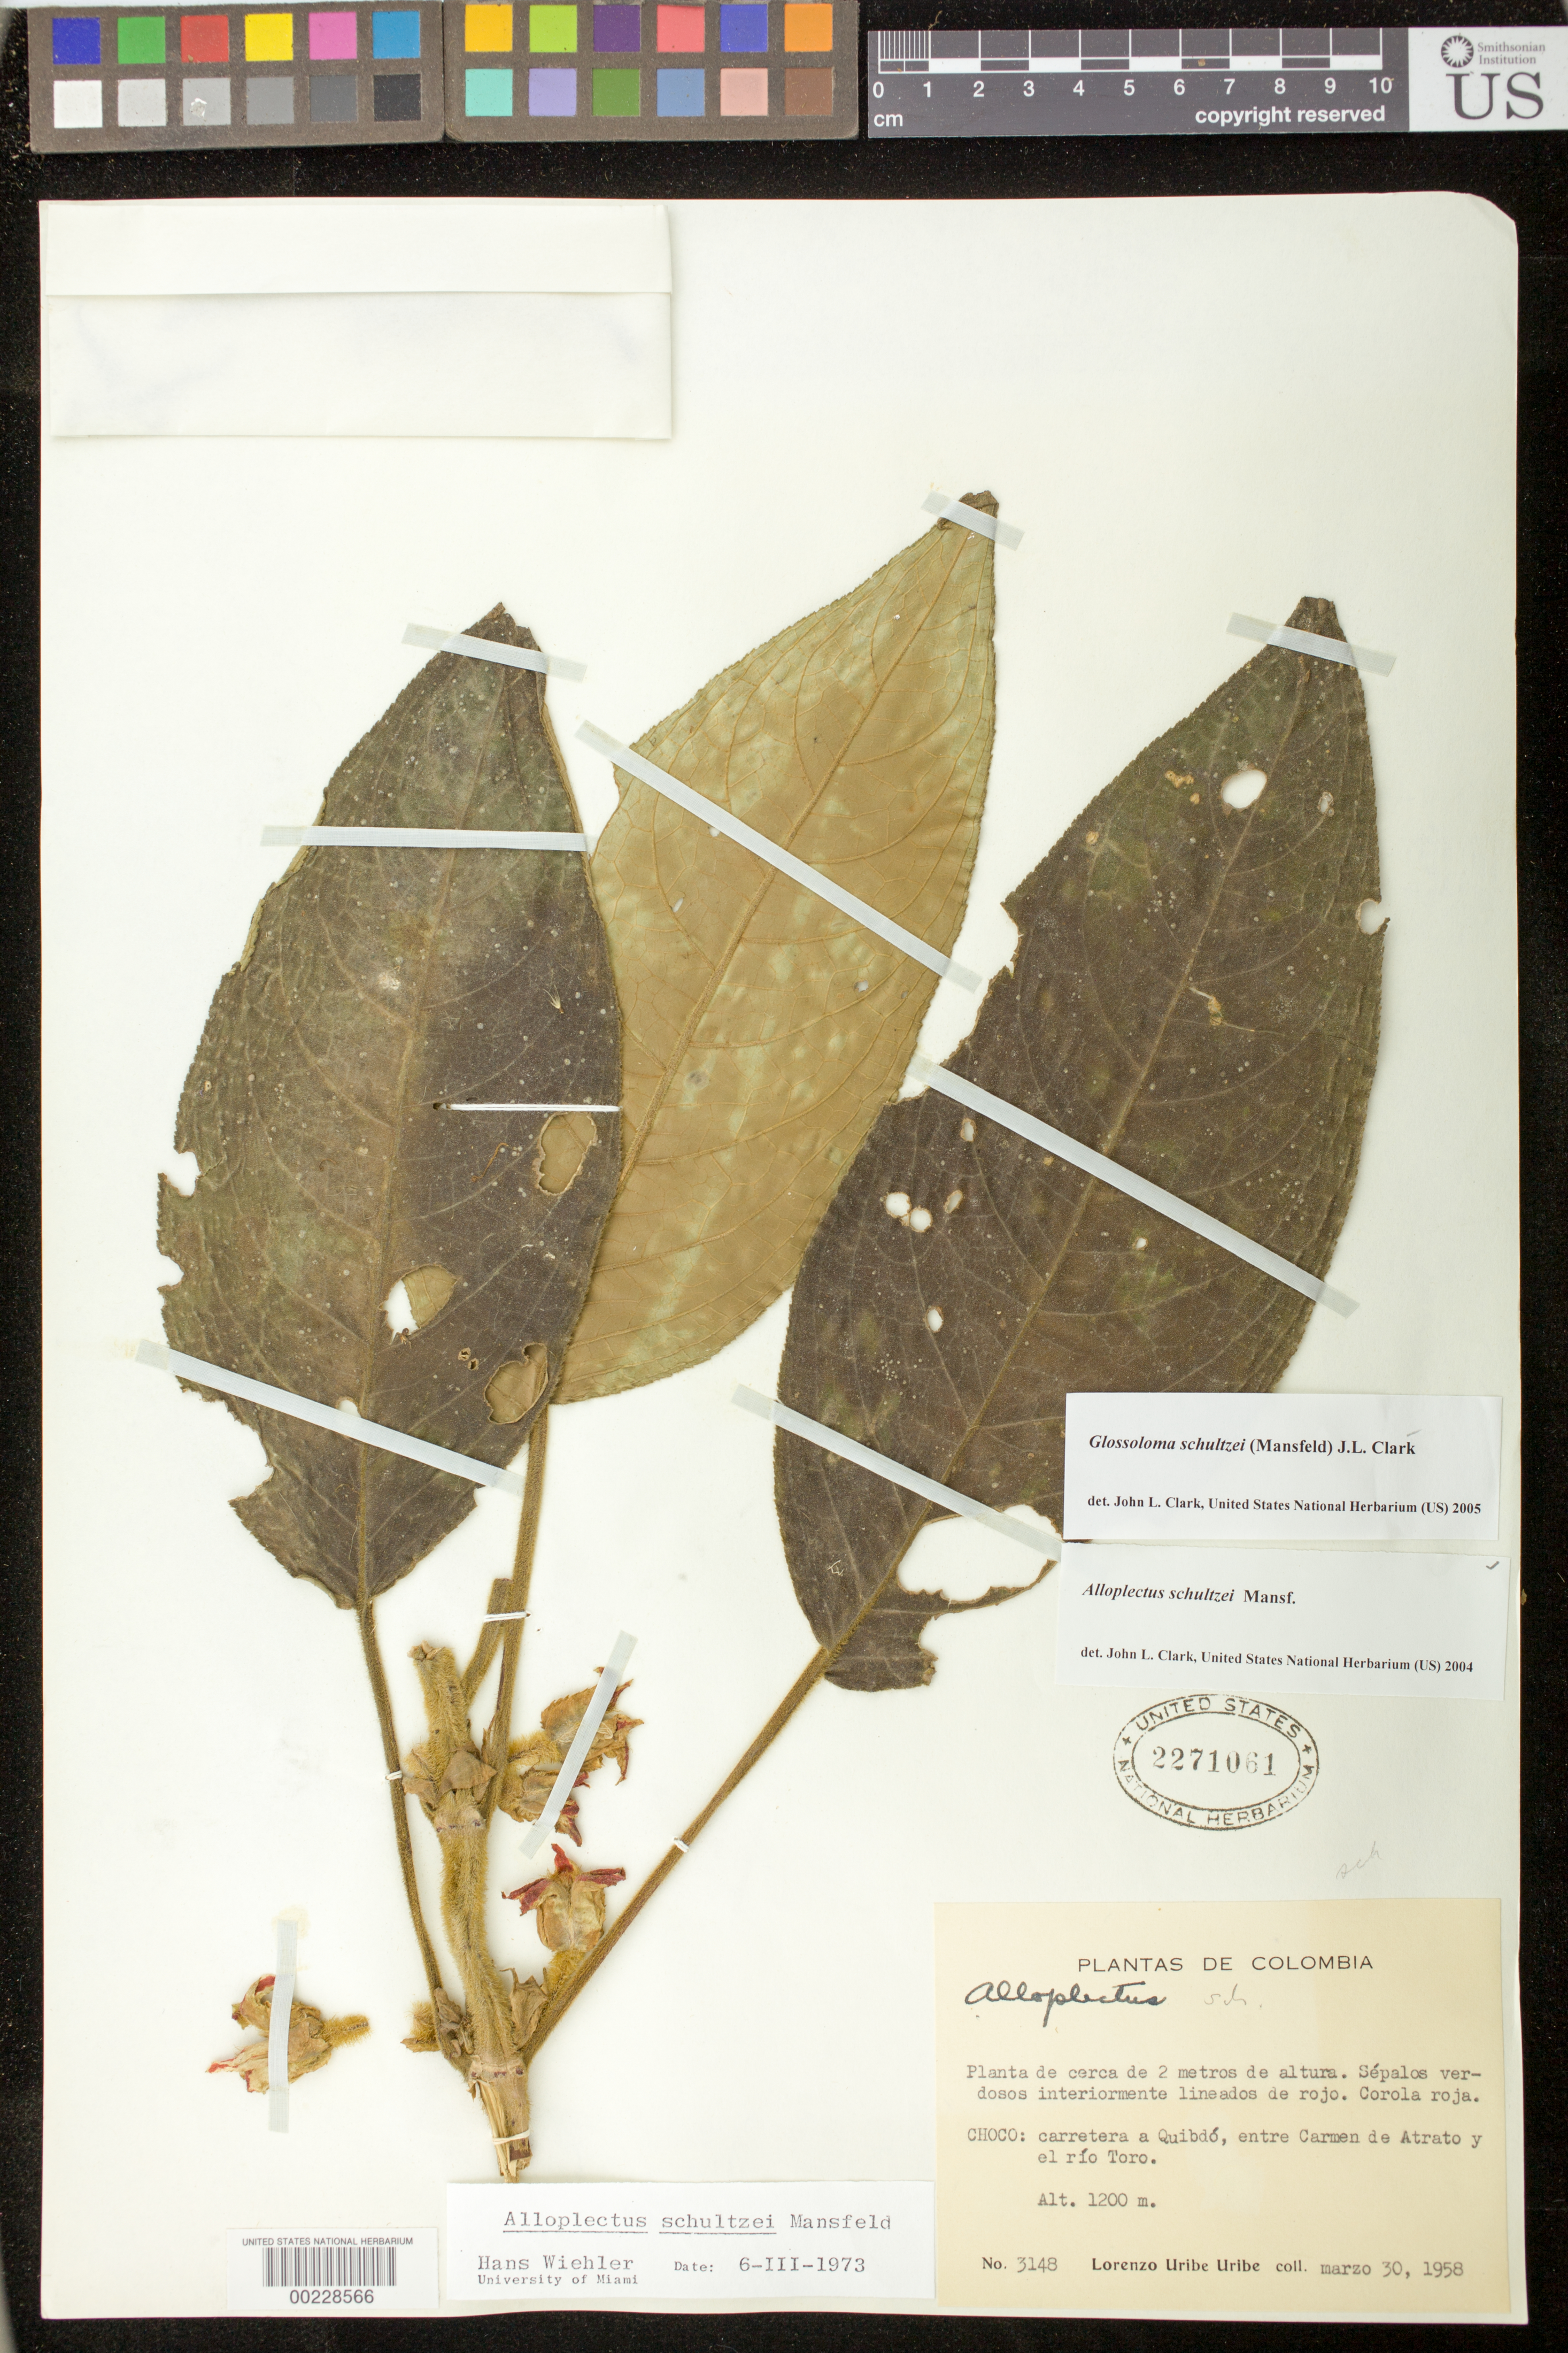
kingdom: Plantae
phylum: Tracheophyta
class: Magnoliopsida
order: Lamiales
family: Gesneriaceae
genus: Glossoloma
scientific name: Glossoloma schultzei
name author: (Mansf.) J.L. Clark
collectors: L. Uribe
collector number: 3148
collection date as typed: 30 Mar 1958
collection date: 1958-03-30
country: Colombia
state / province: Chocó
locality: Highway to Quibdo, between Carmen de Atrato and Rio Toro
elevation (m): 1200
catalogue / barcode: US 2271061